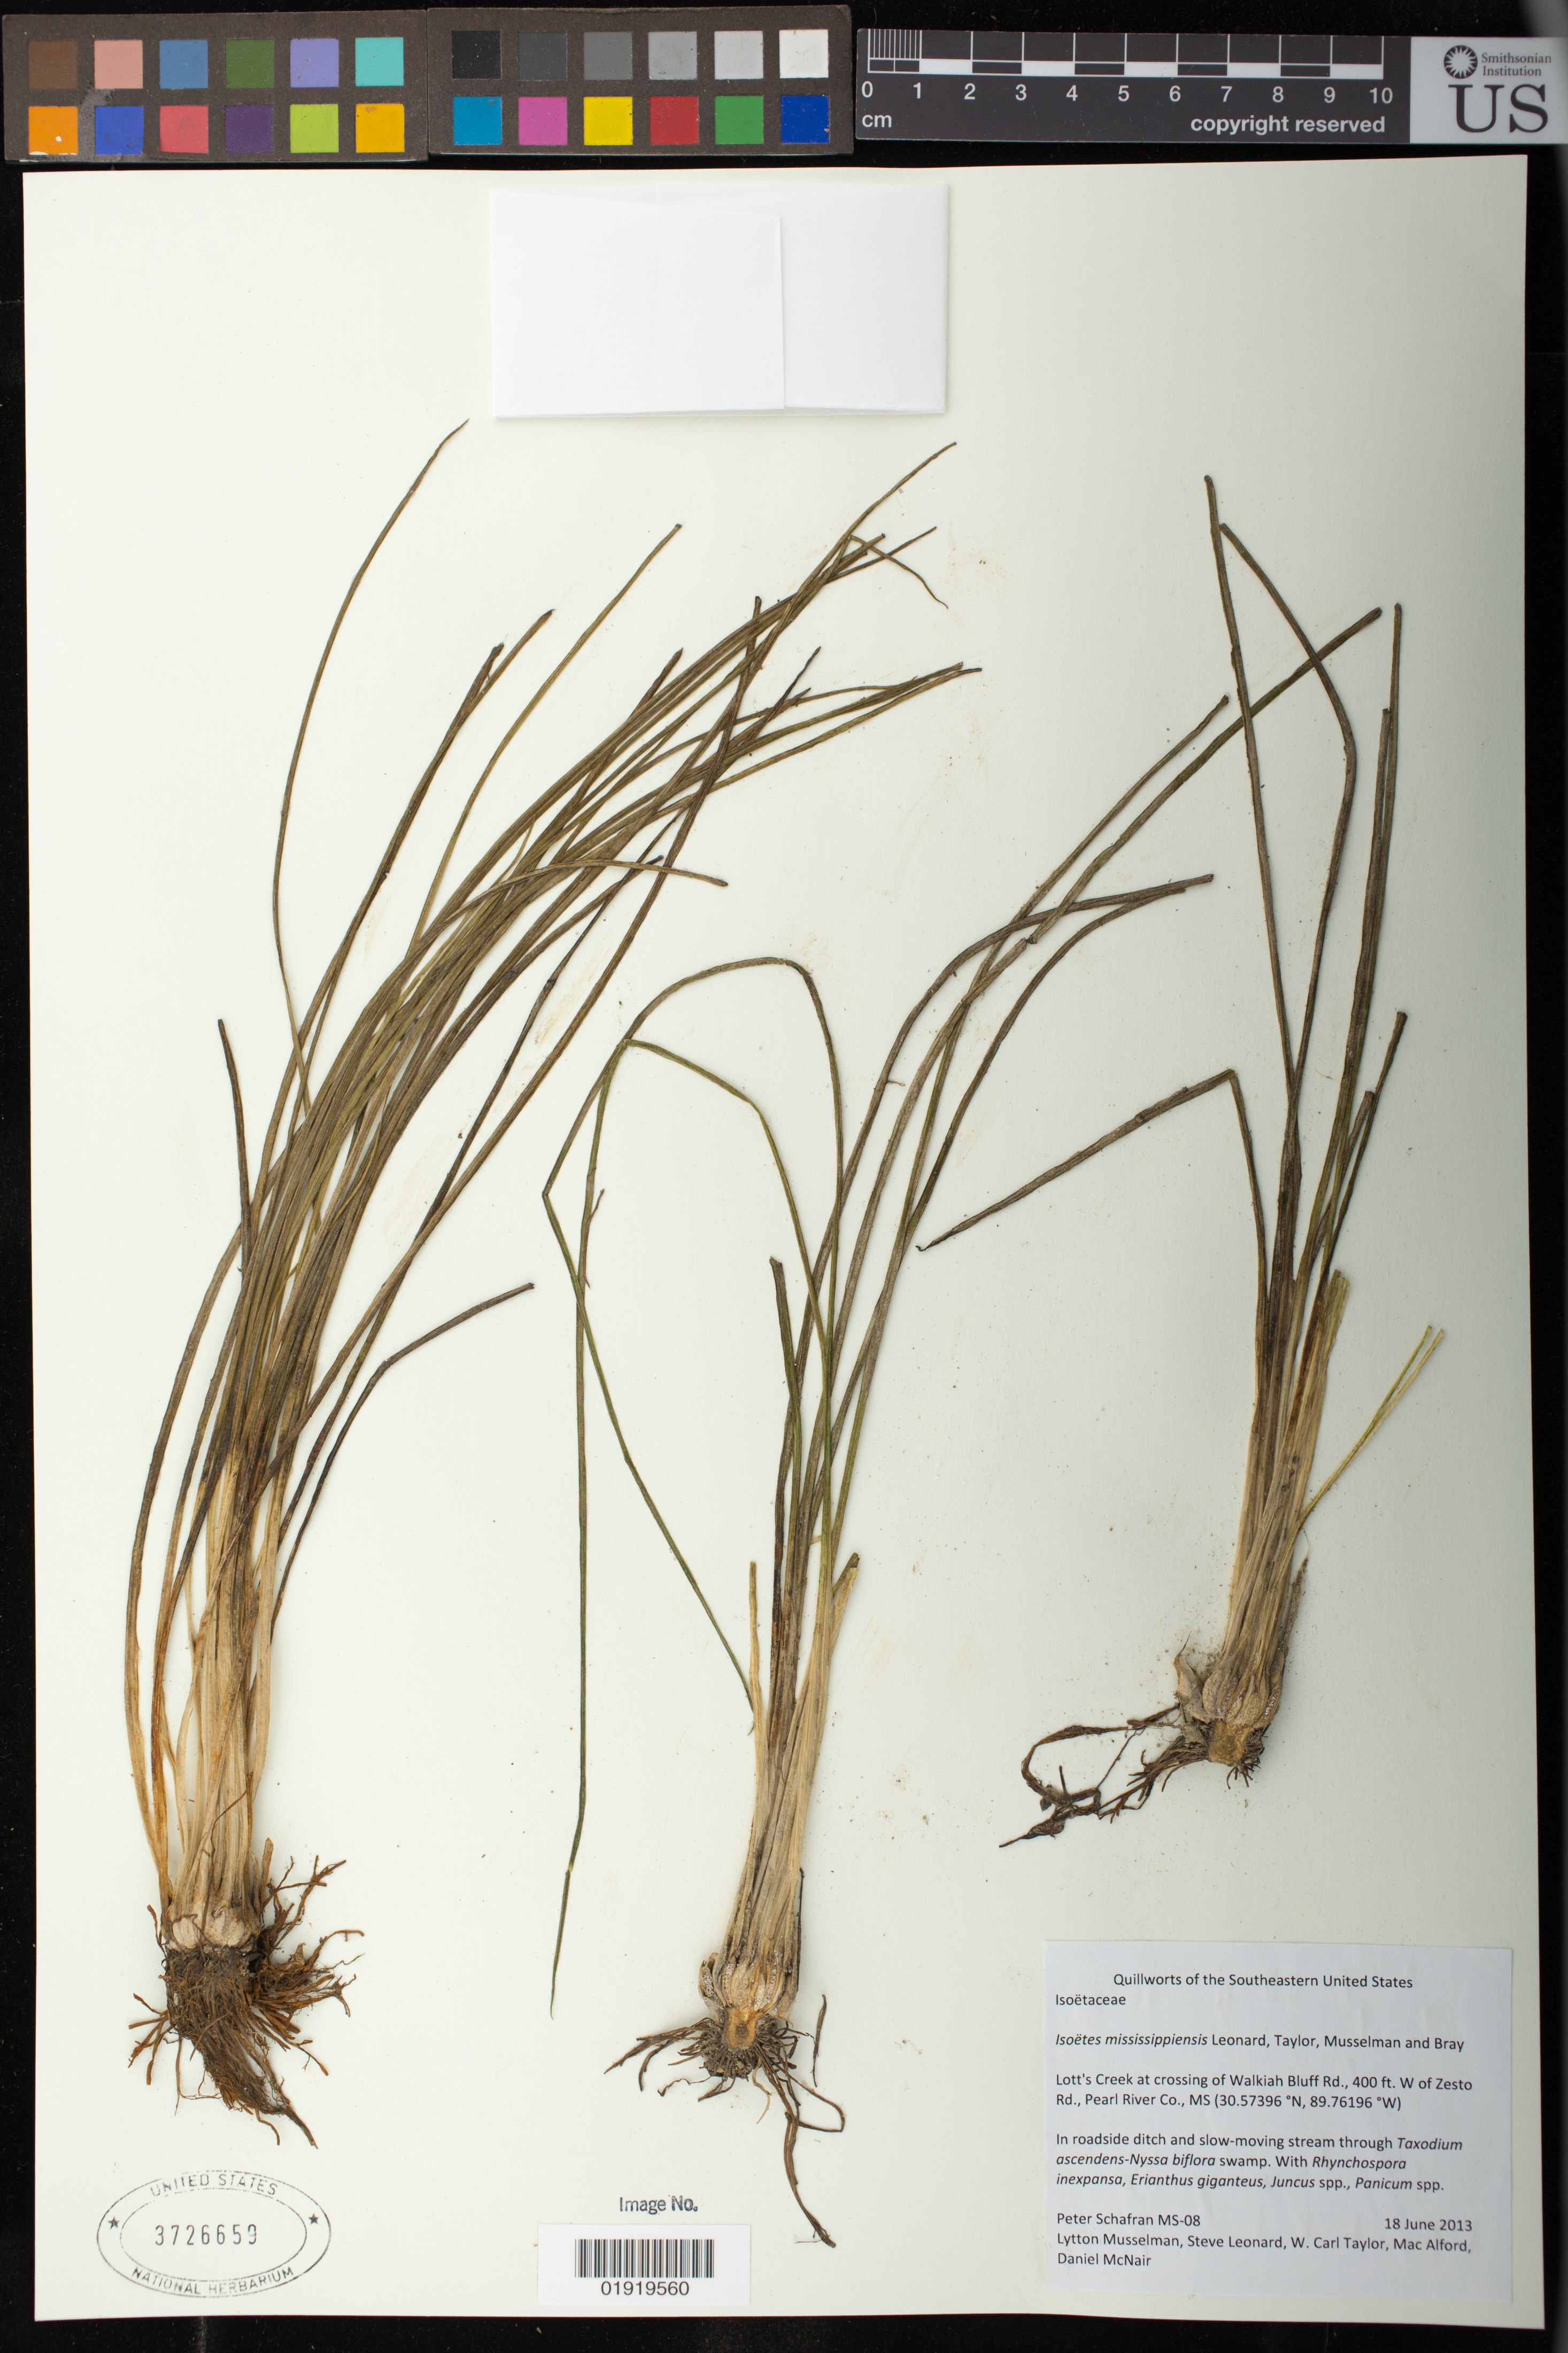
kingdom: Plantae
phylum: Tracheophyta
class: Lycopodiopsida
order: Isoetales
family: Isoetaceae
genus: Isoetes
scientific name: Isoetes mississippiensis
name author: S.W. Leonard et al.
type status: Holotype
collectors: P. Schafran, L. J. Musselman, S. W. Leonard, W. C. Taylor, M. H. Alford & D. McNair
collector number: MS-08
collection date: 2013-06-18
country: United States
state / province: Mississippi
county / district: Pearl River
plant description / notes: Protologue cites holotype at US; this specimen (USNH 3726659) is presumably the holotype, but not annotated as such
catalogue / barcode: US 3726659